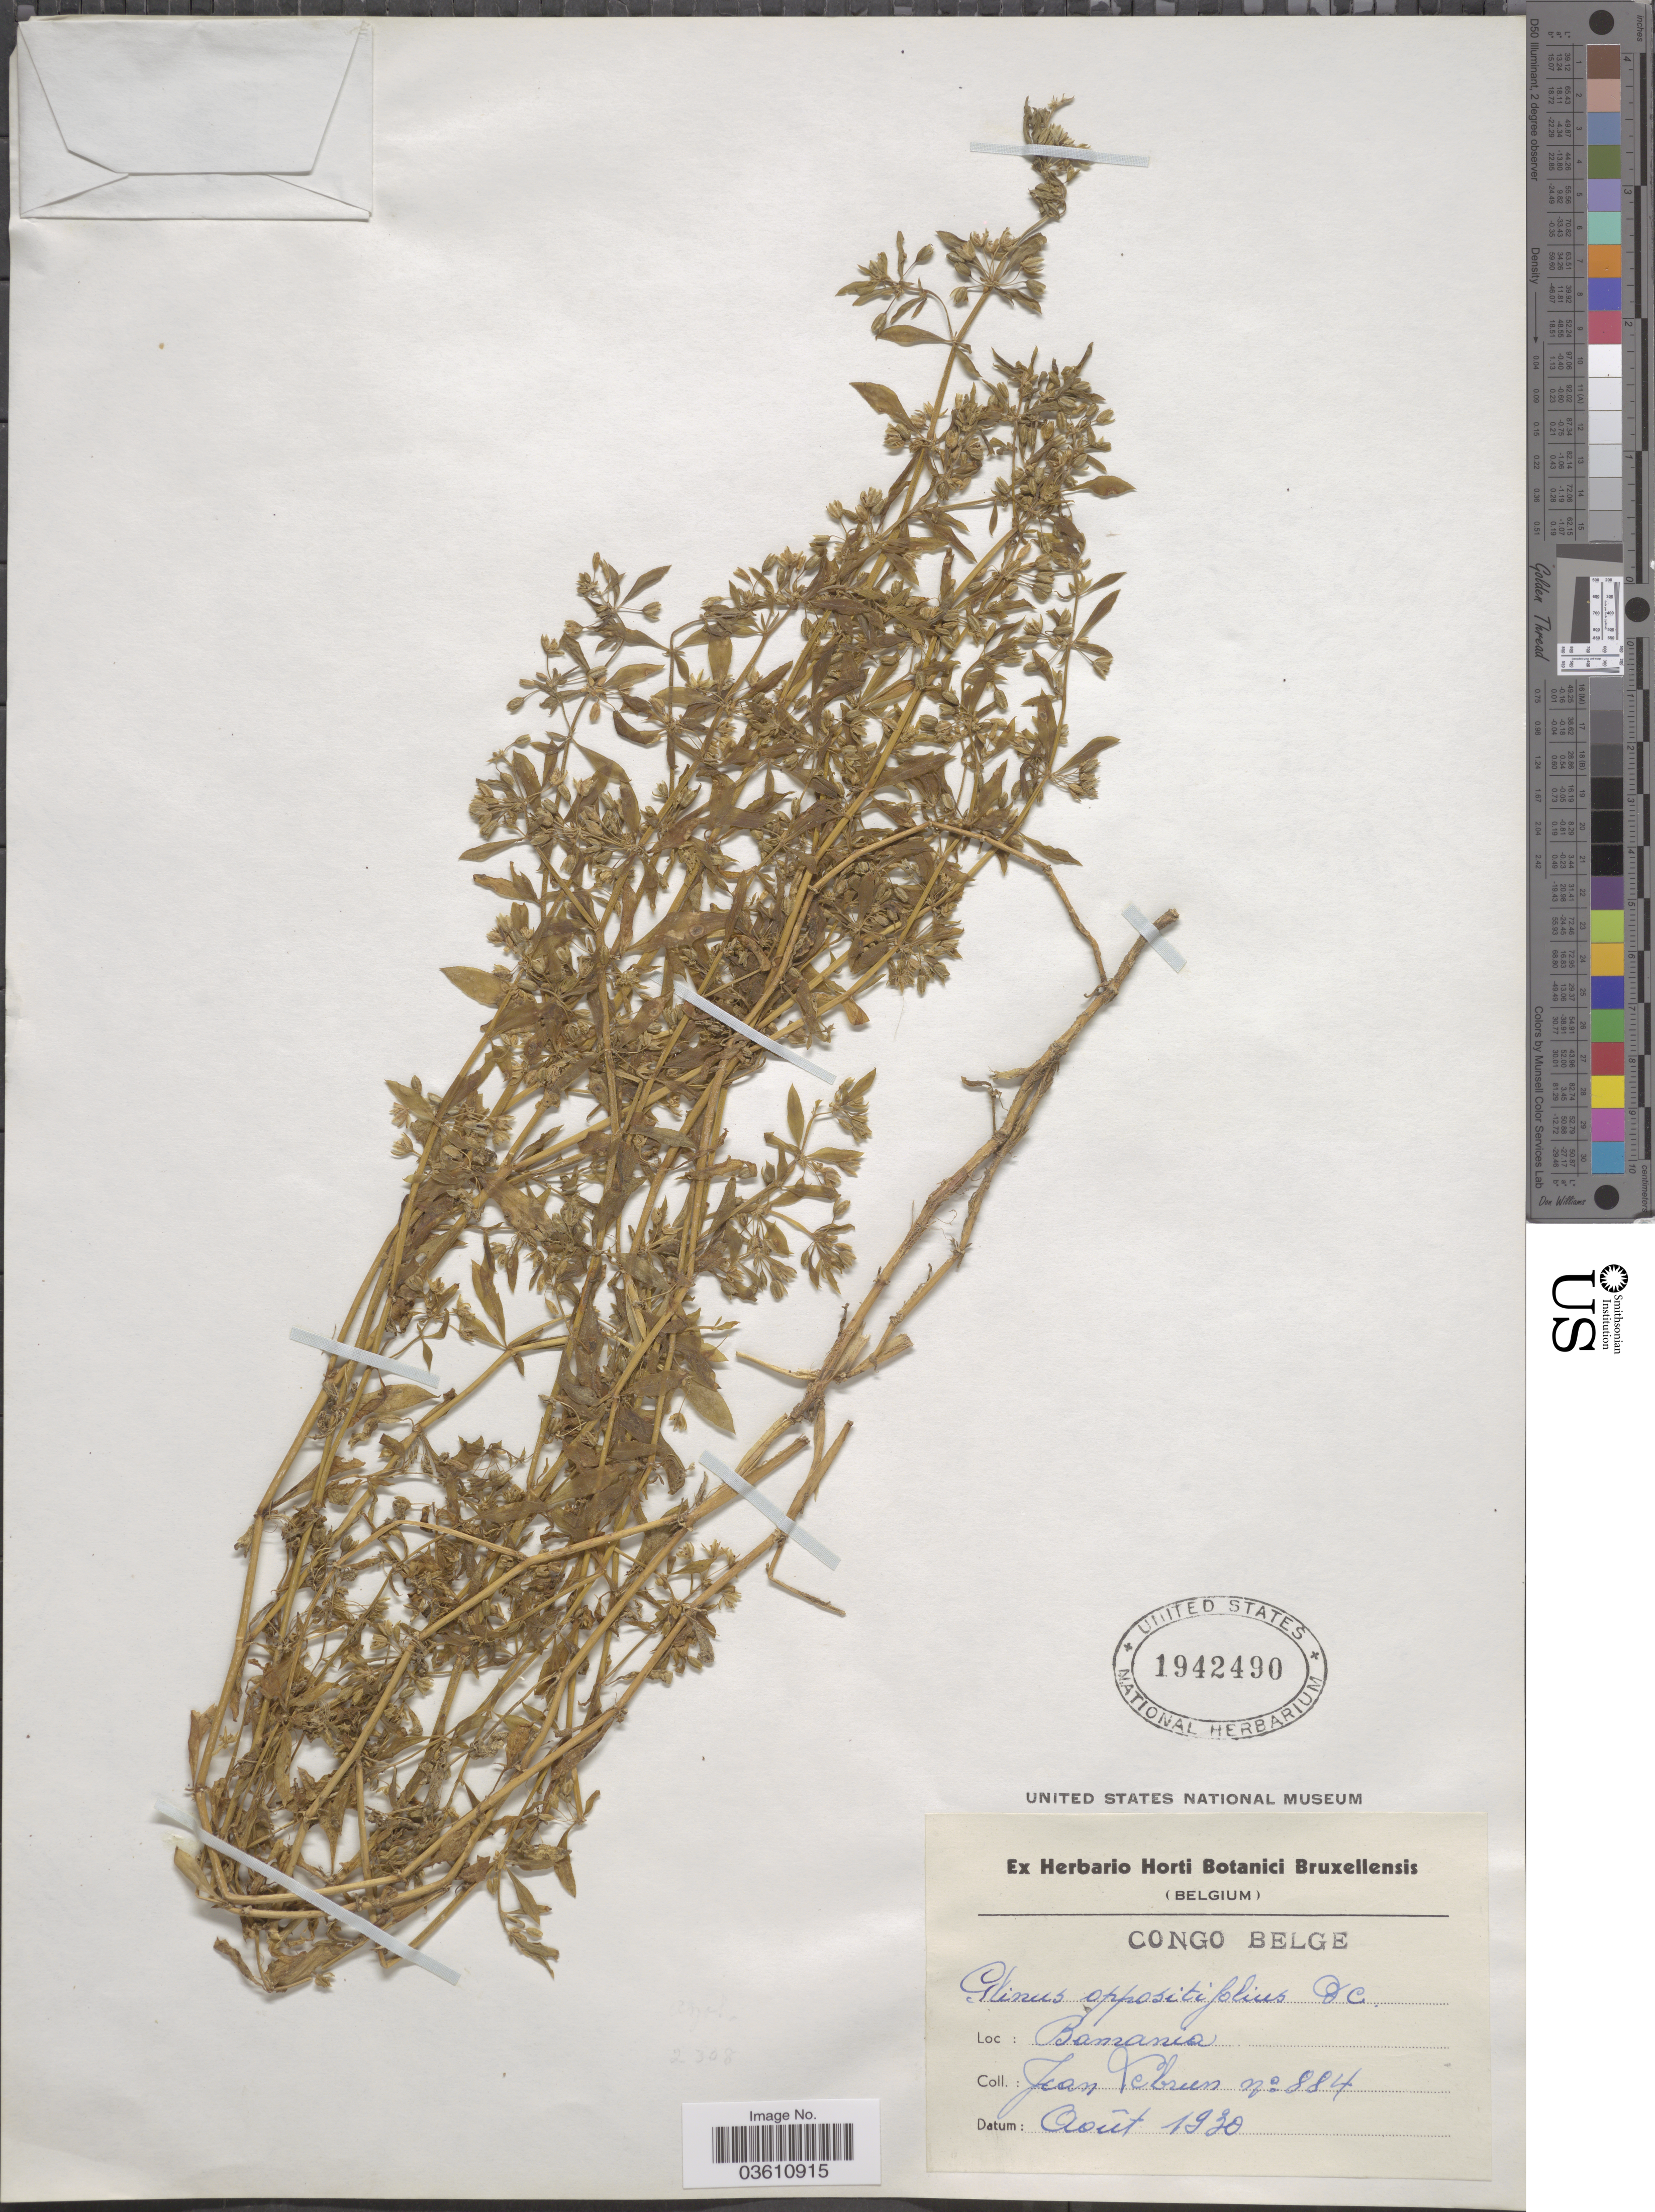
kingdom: Plantae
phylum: Tracheophyta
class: Magnoliopsida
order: Caryophyllales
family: Molluginaceae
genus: Glinus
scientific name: Glinus oppositifolius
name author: (L.) Aug. DC.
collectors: J. A. Lebrun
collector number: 884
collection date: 1930-08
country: Congo, Democratic Republic of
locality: Congo Belge. Bamania.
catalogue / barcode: US 1942490